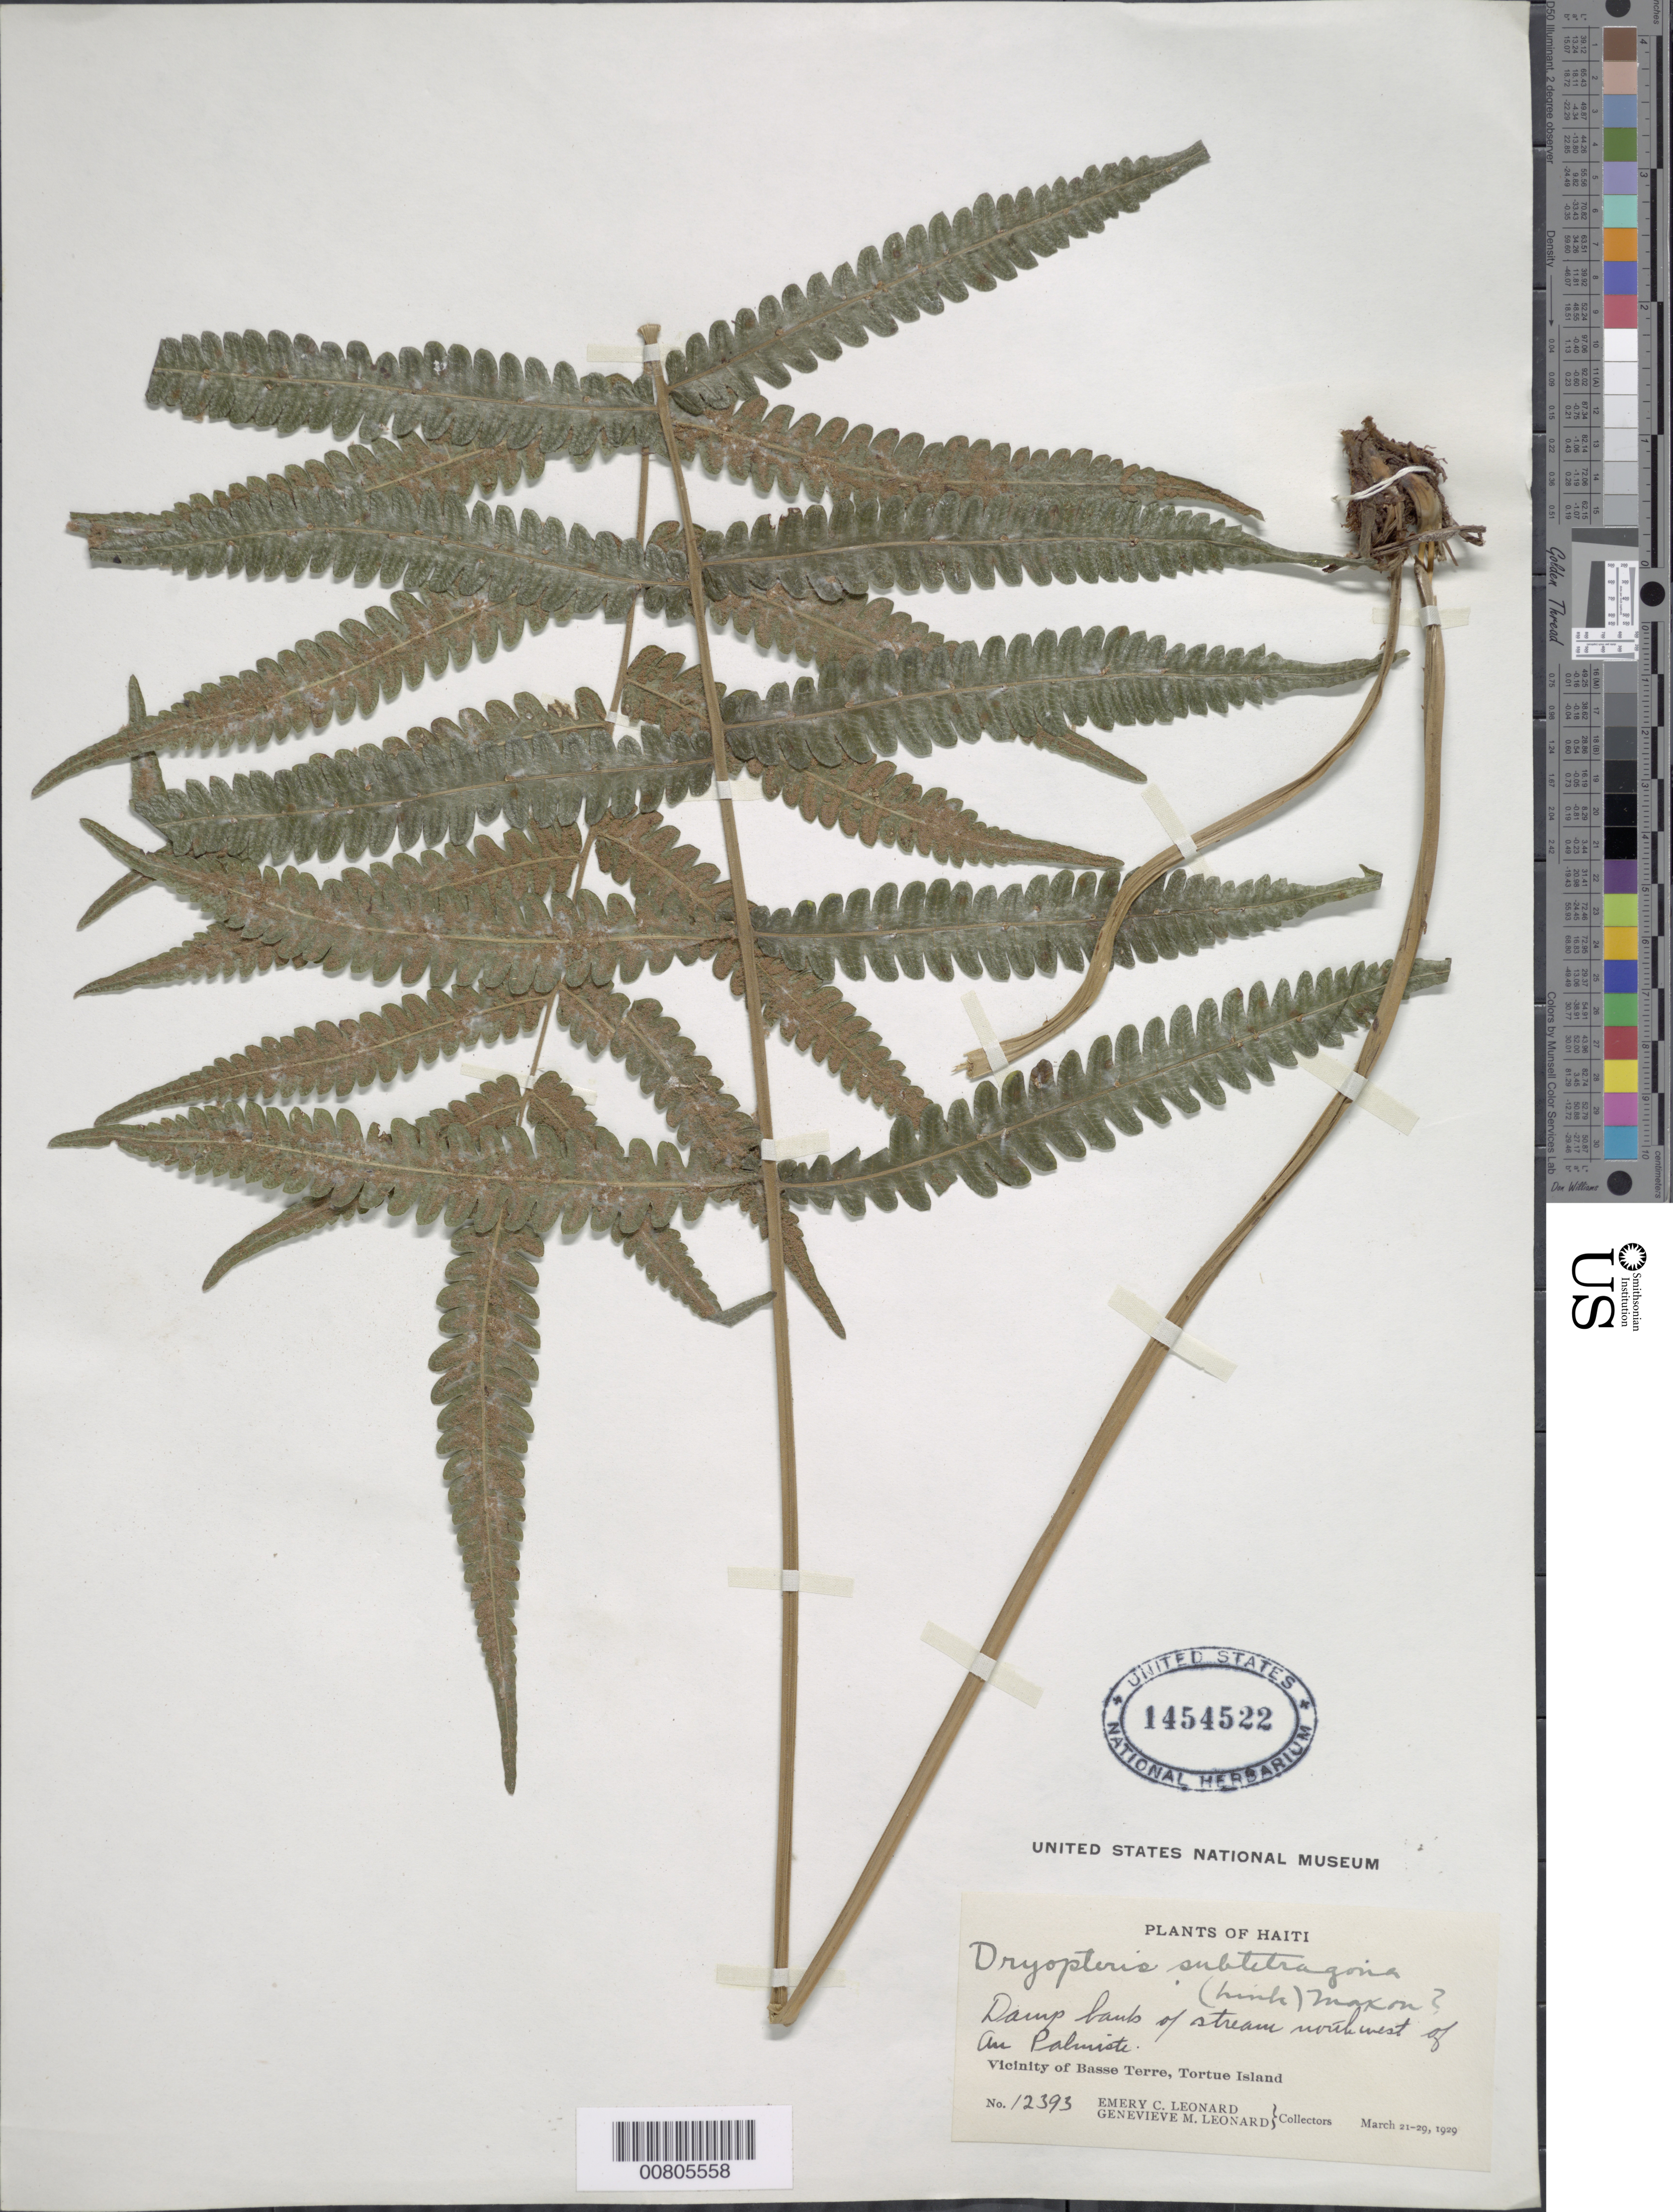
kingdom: Plantae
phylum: Tracheophyta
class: Polypodiopsida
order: Polypodiales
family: Thelypteridaceae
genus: Goniopteris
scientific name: Goniopteris subtetragona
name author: (Link) Vareschi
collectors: E. C. Leonard & G. M. Leonard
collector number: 12393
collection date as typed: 21 Mar 1929 to 29 Mar 1929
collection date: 1929-03-21/1929-03-29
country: Haiti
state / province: Nord-Óuest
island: Île de la Tortue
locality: Tortue Island, Basse Terre vicinity, NW of Au Palmiste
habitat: Damp bank of stream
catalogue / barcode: US 1454522